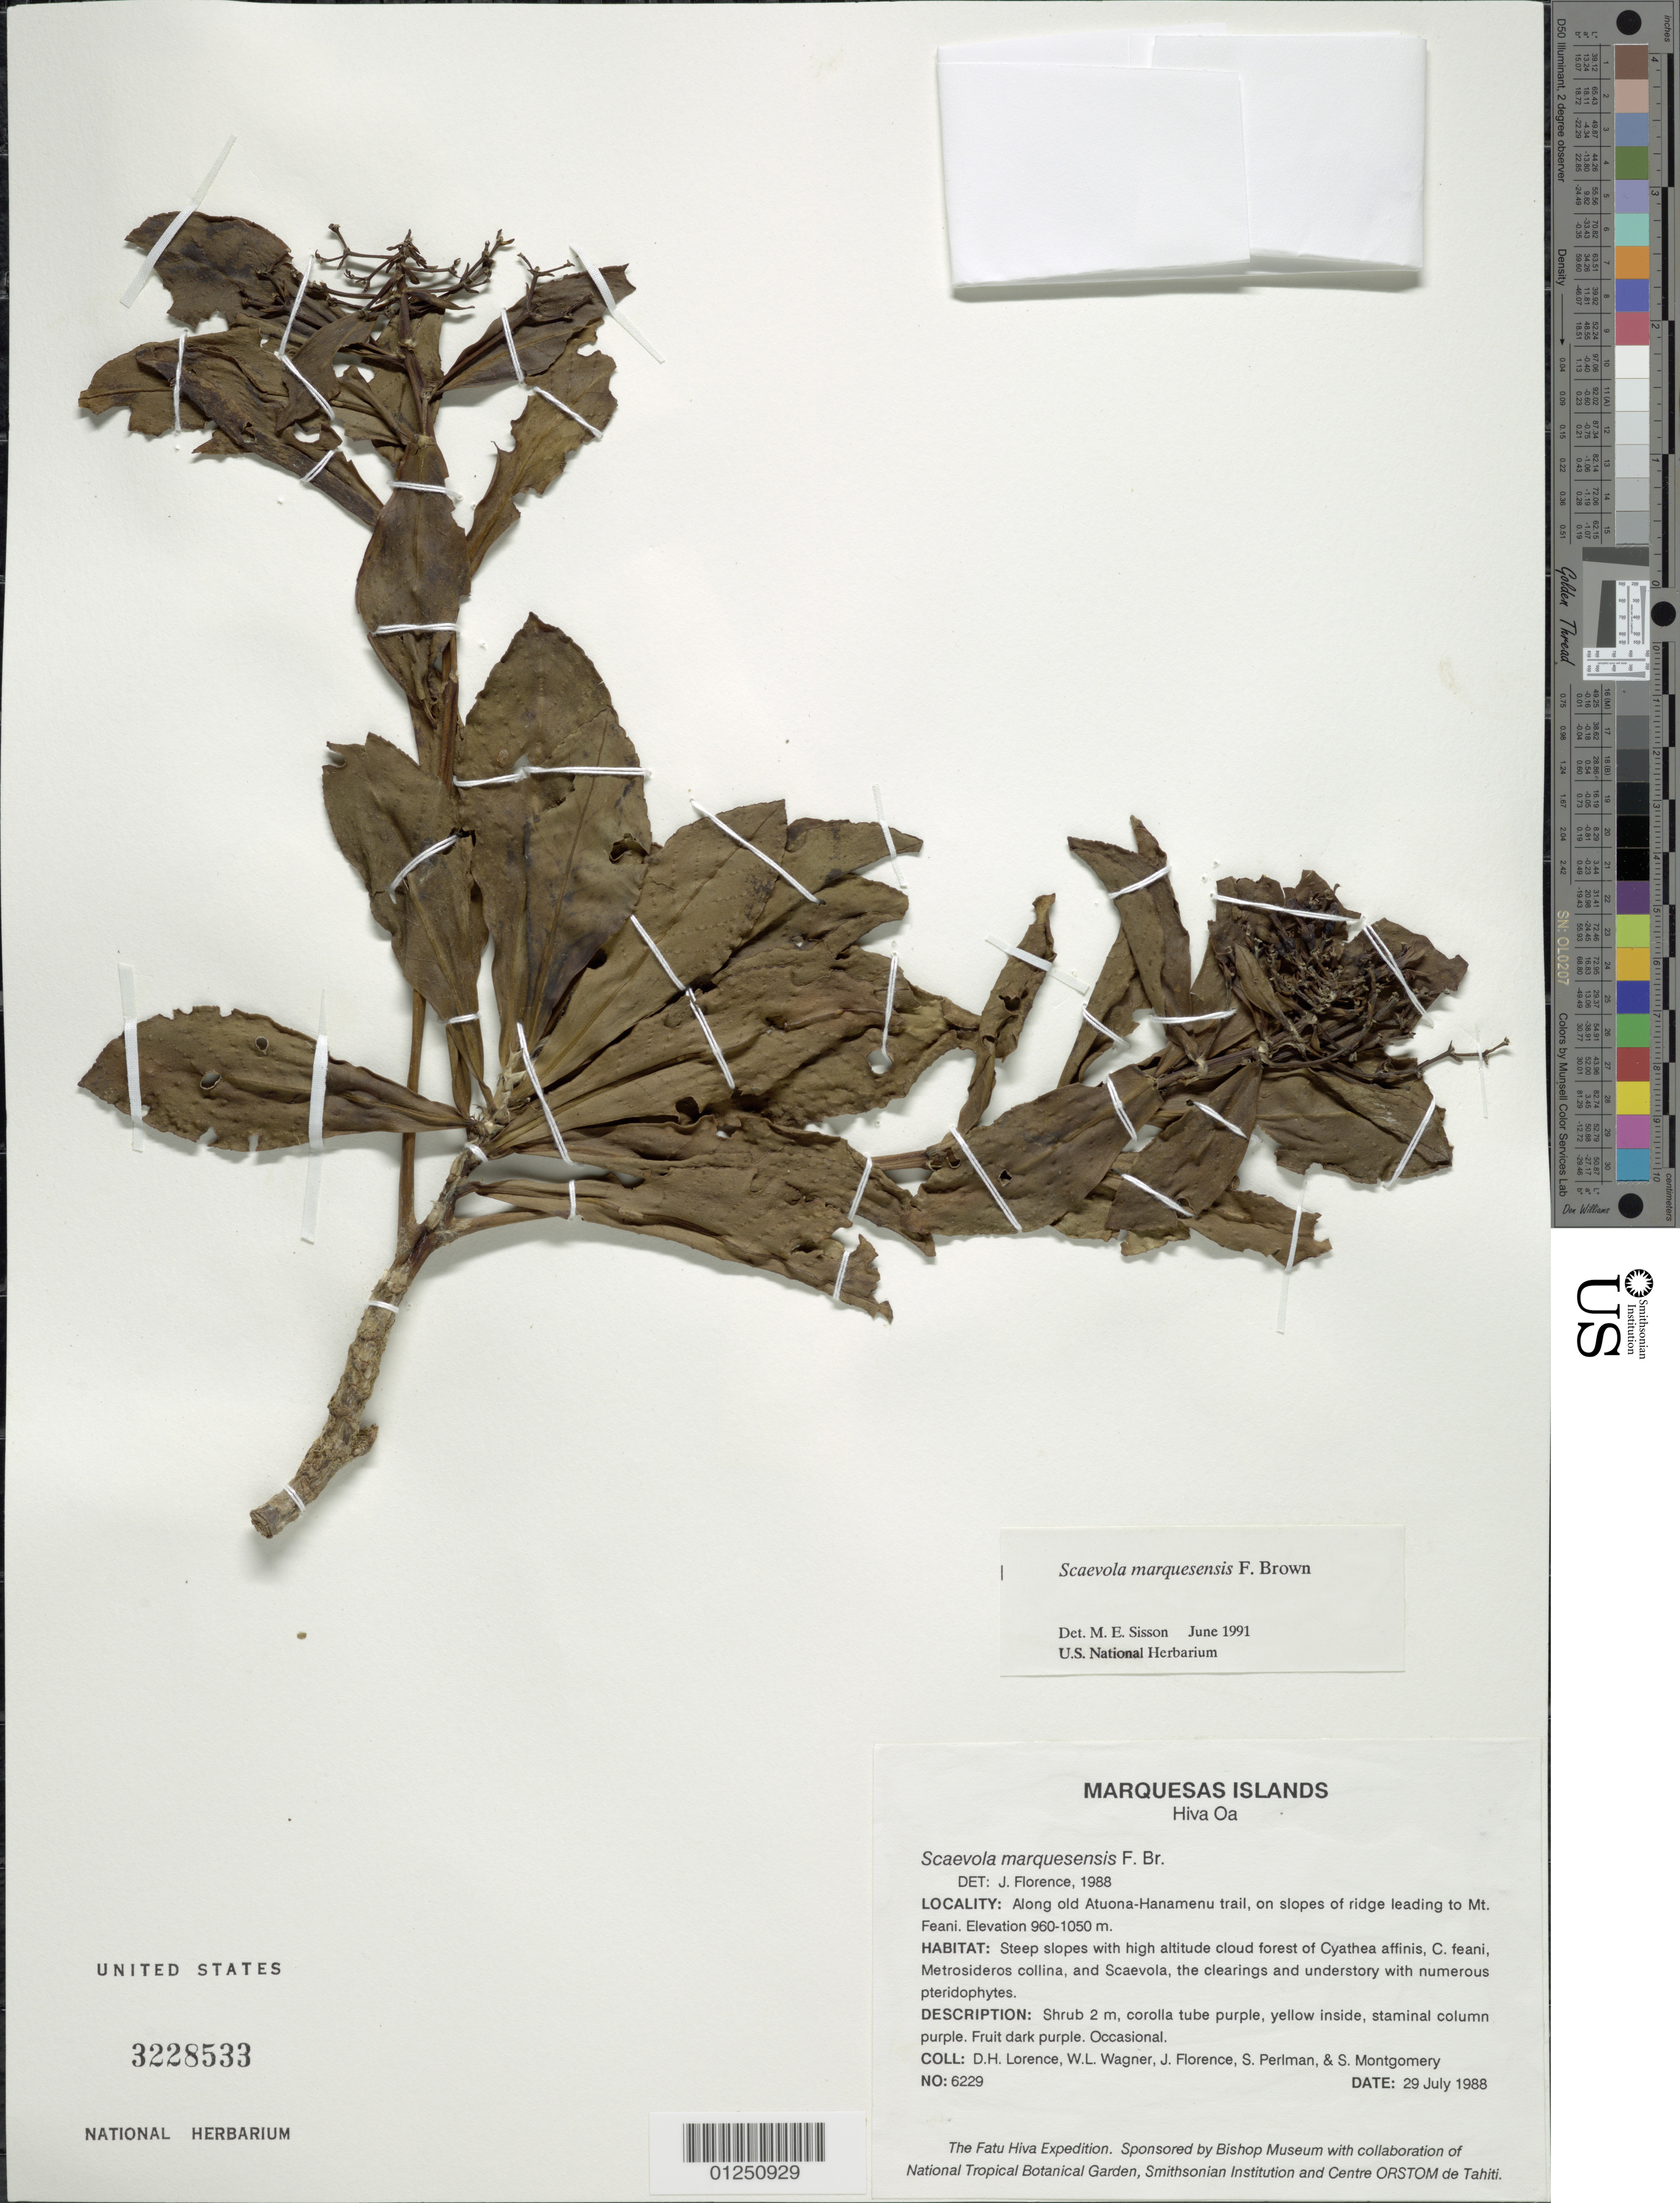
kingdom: Plantae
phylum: Tracheophyta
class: Magnoliopsida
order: Asterales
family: Goodeniaceae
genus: Scaevola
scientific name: Scaevola marquesensis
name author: F. Br.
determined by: Florence, J.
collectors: D. Lorence, W. L. Wagner, J. Florence, S. P. Perlman & S. Montgomery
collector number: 6229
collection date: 1988-07-29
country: French Polynesia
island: Hiva Oa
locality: Along old Atuona-Hanamenu Trail, on slopes of ridge leading to Mt. Feani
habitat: Steep slopes with high altitude cloud forest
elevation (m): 960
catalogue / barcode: US 3228533